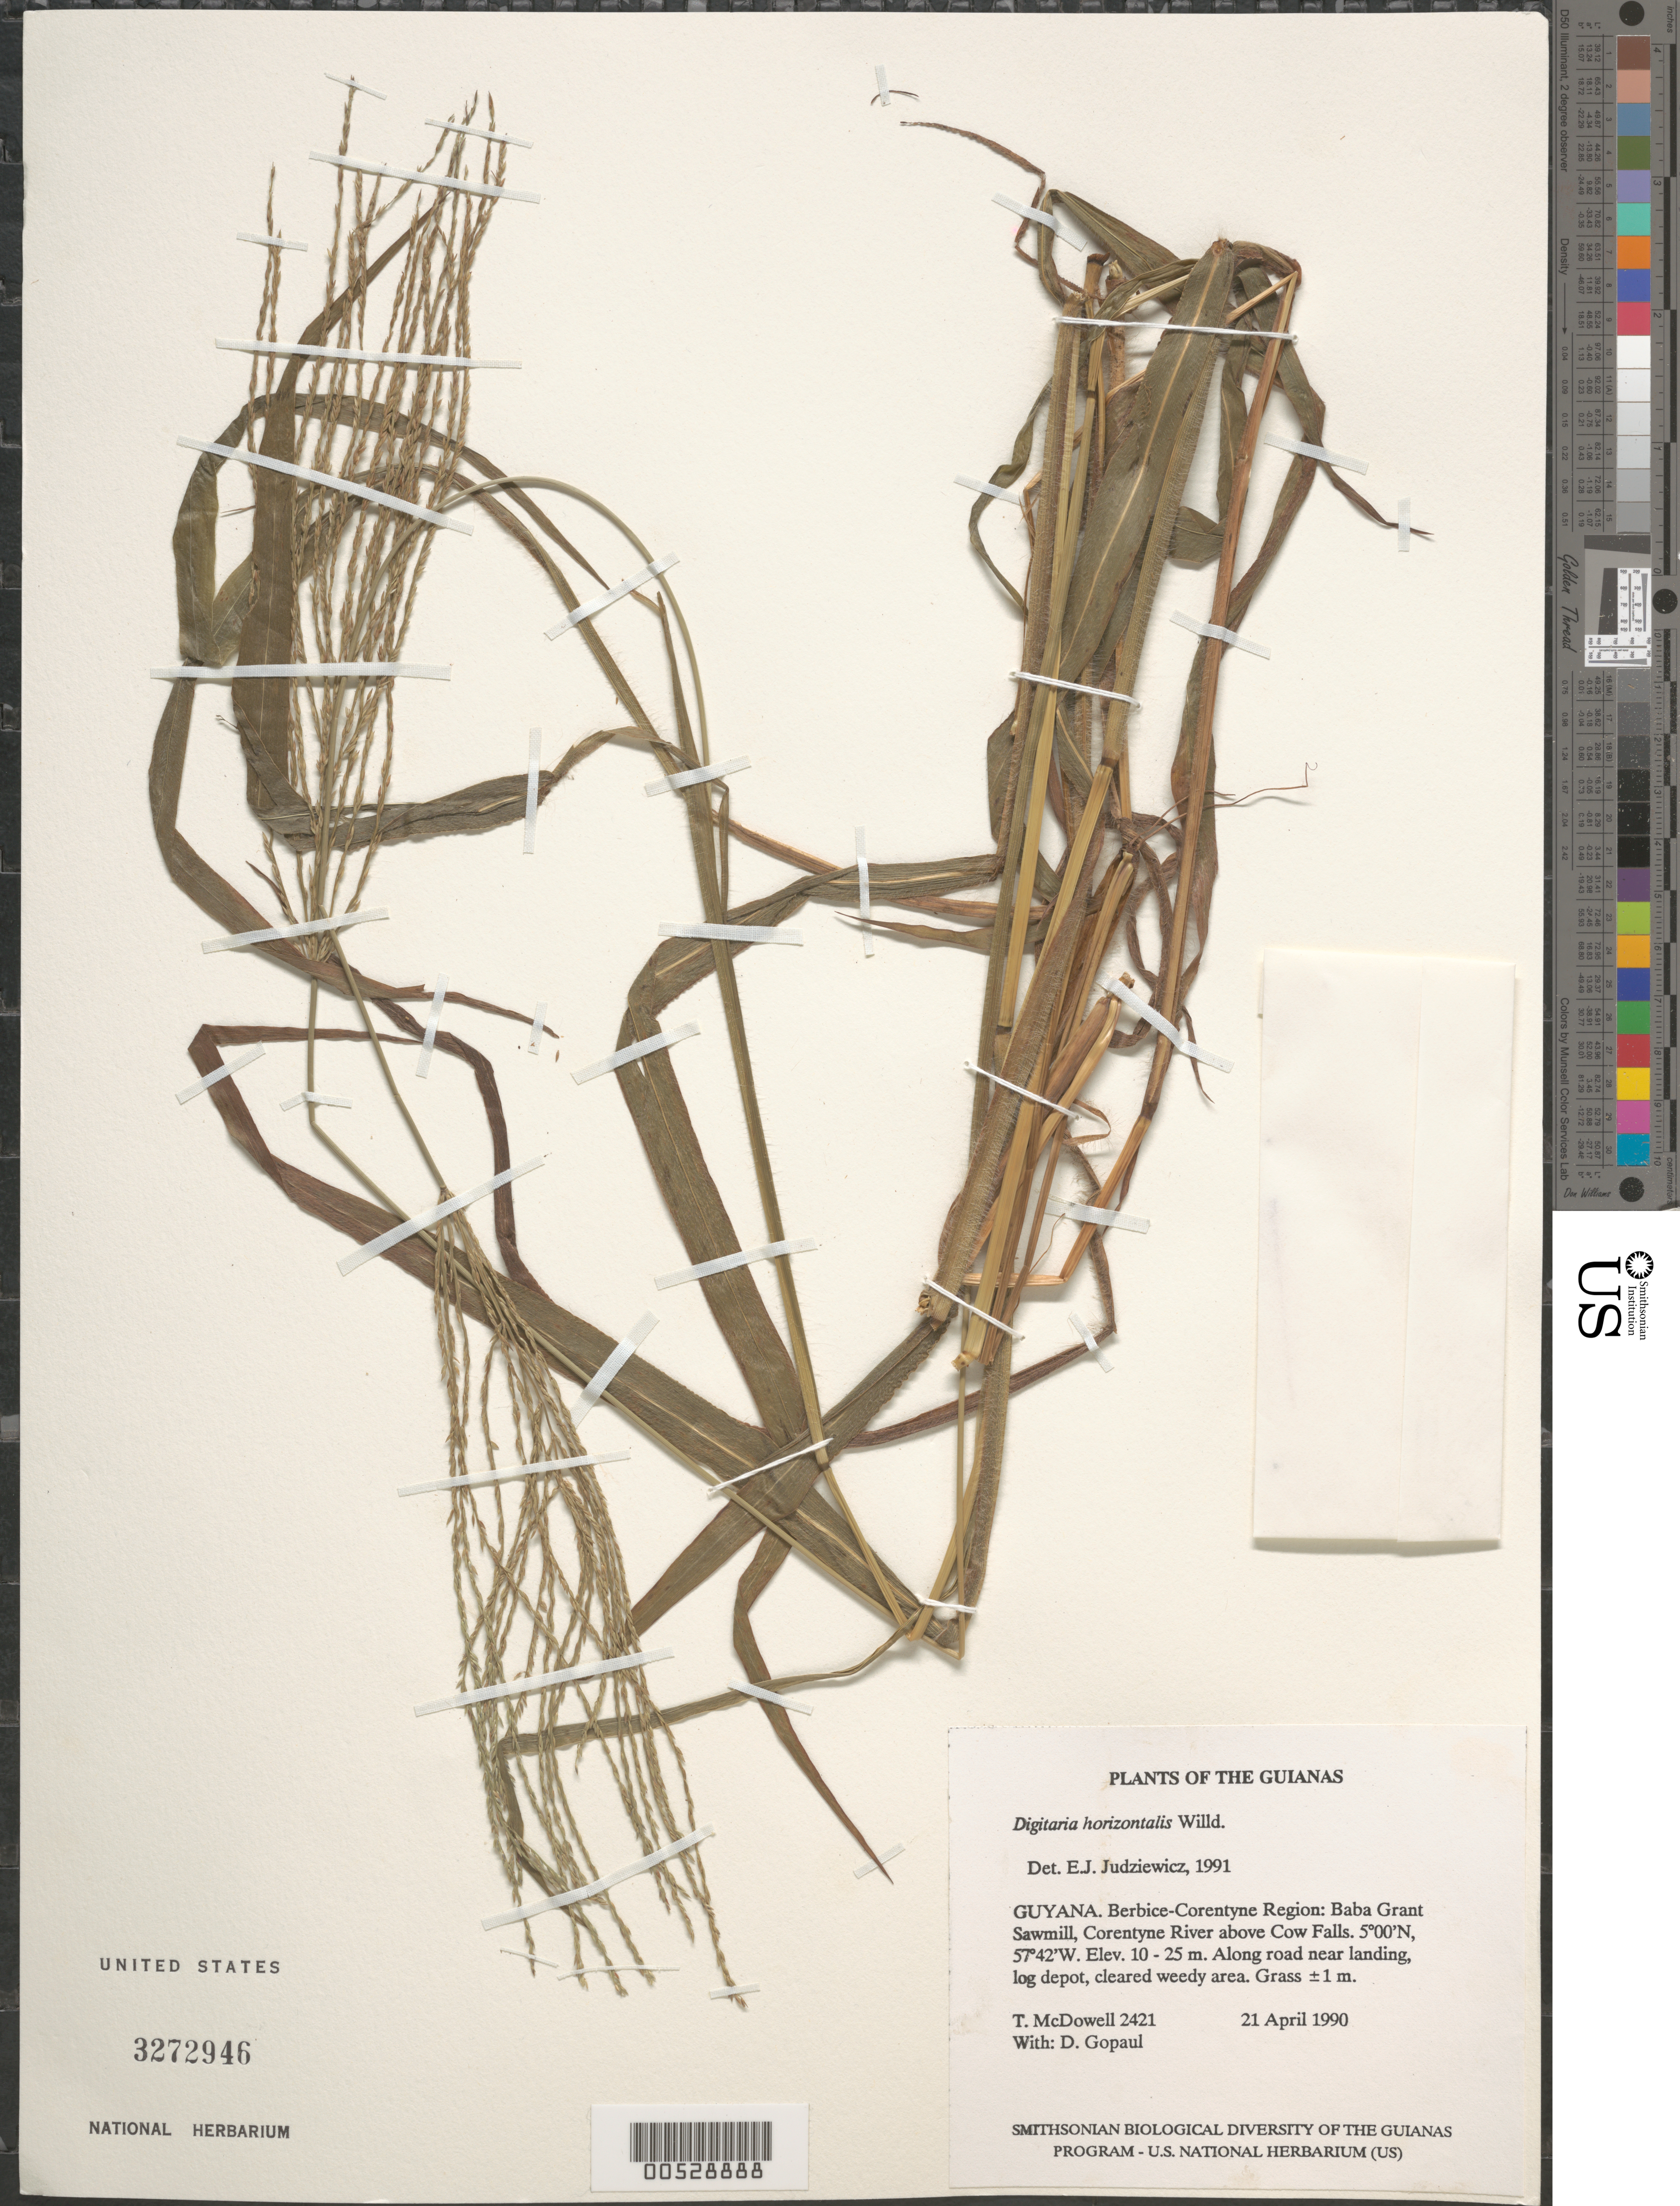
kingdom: Plantae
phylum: Tracheophyta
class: Liliopsida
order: Poales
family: Poaceae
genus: Digitaria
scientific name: Digitaria horizontalis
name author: Willd.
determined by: Judziewicz, E. J.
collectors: T. McDowell & D. Gopaul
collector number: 2421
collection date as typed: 21 April 1990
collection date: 1990-04-21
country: Guyana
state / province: E. Berbice-Corentyne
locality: Baba Grant Sawmill, Corentyne River above Cow Falls. Along road near landing & in log depot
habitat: Cleared weedy area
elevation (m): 10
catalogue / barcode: US 3272946